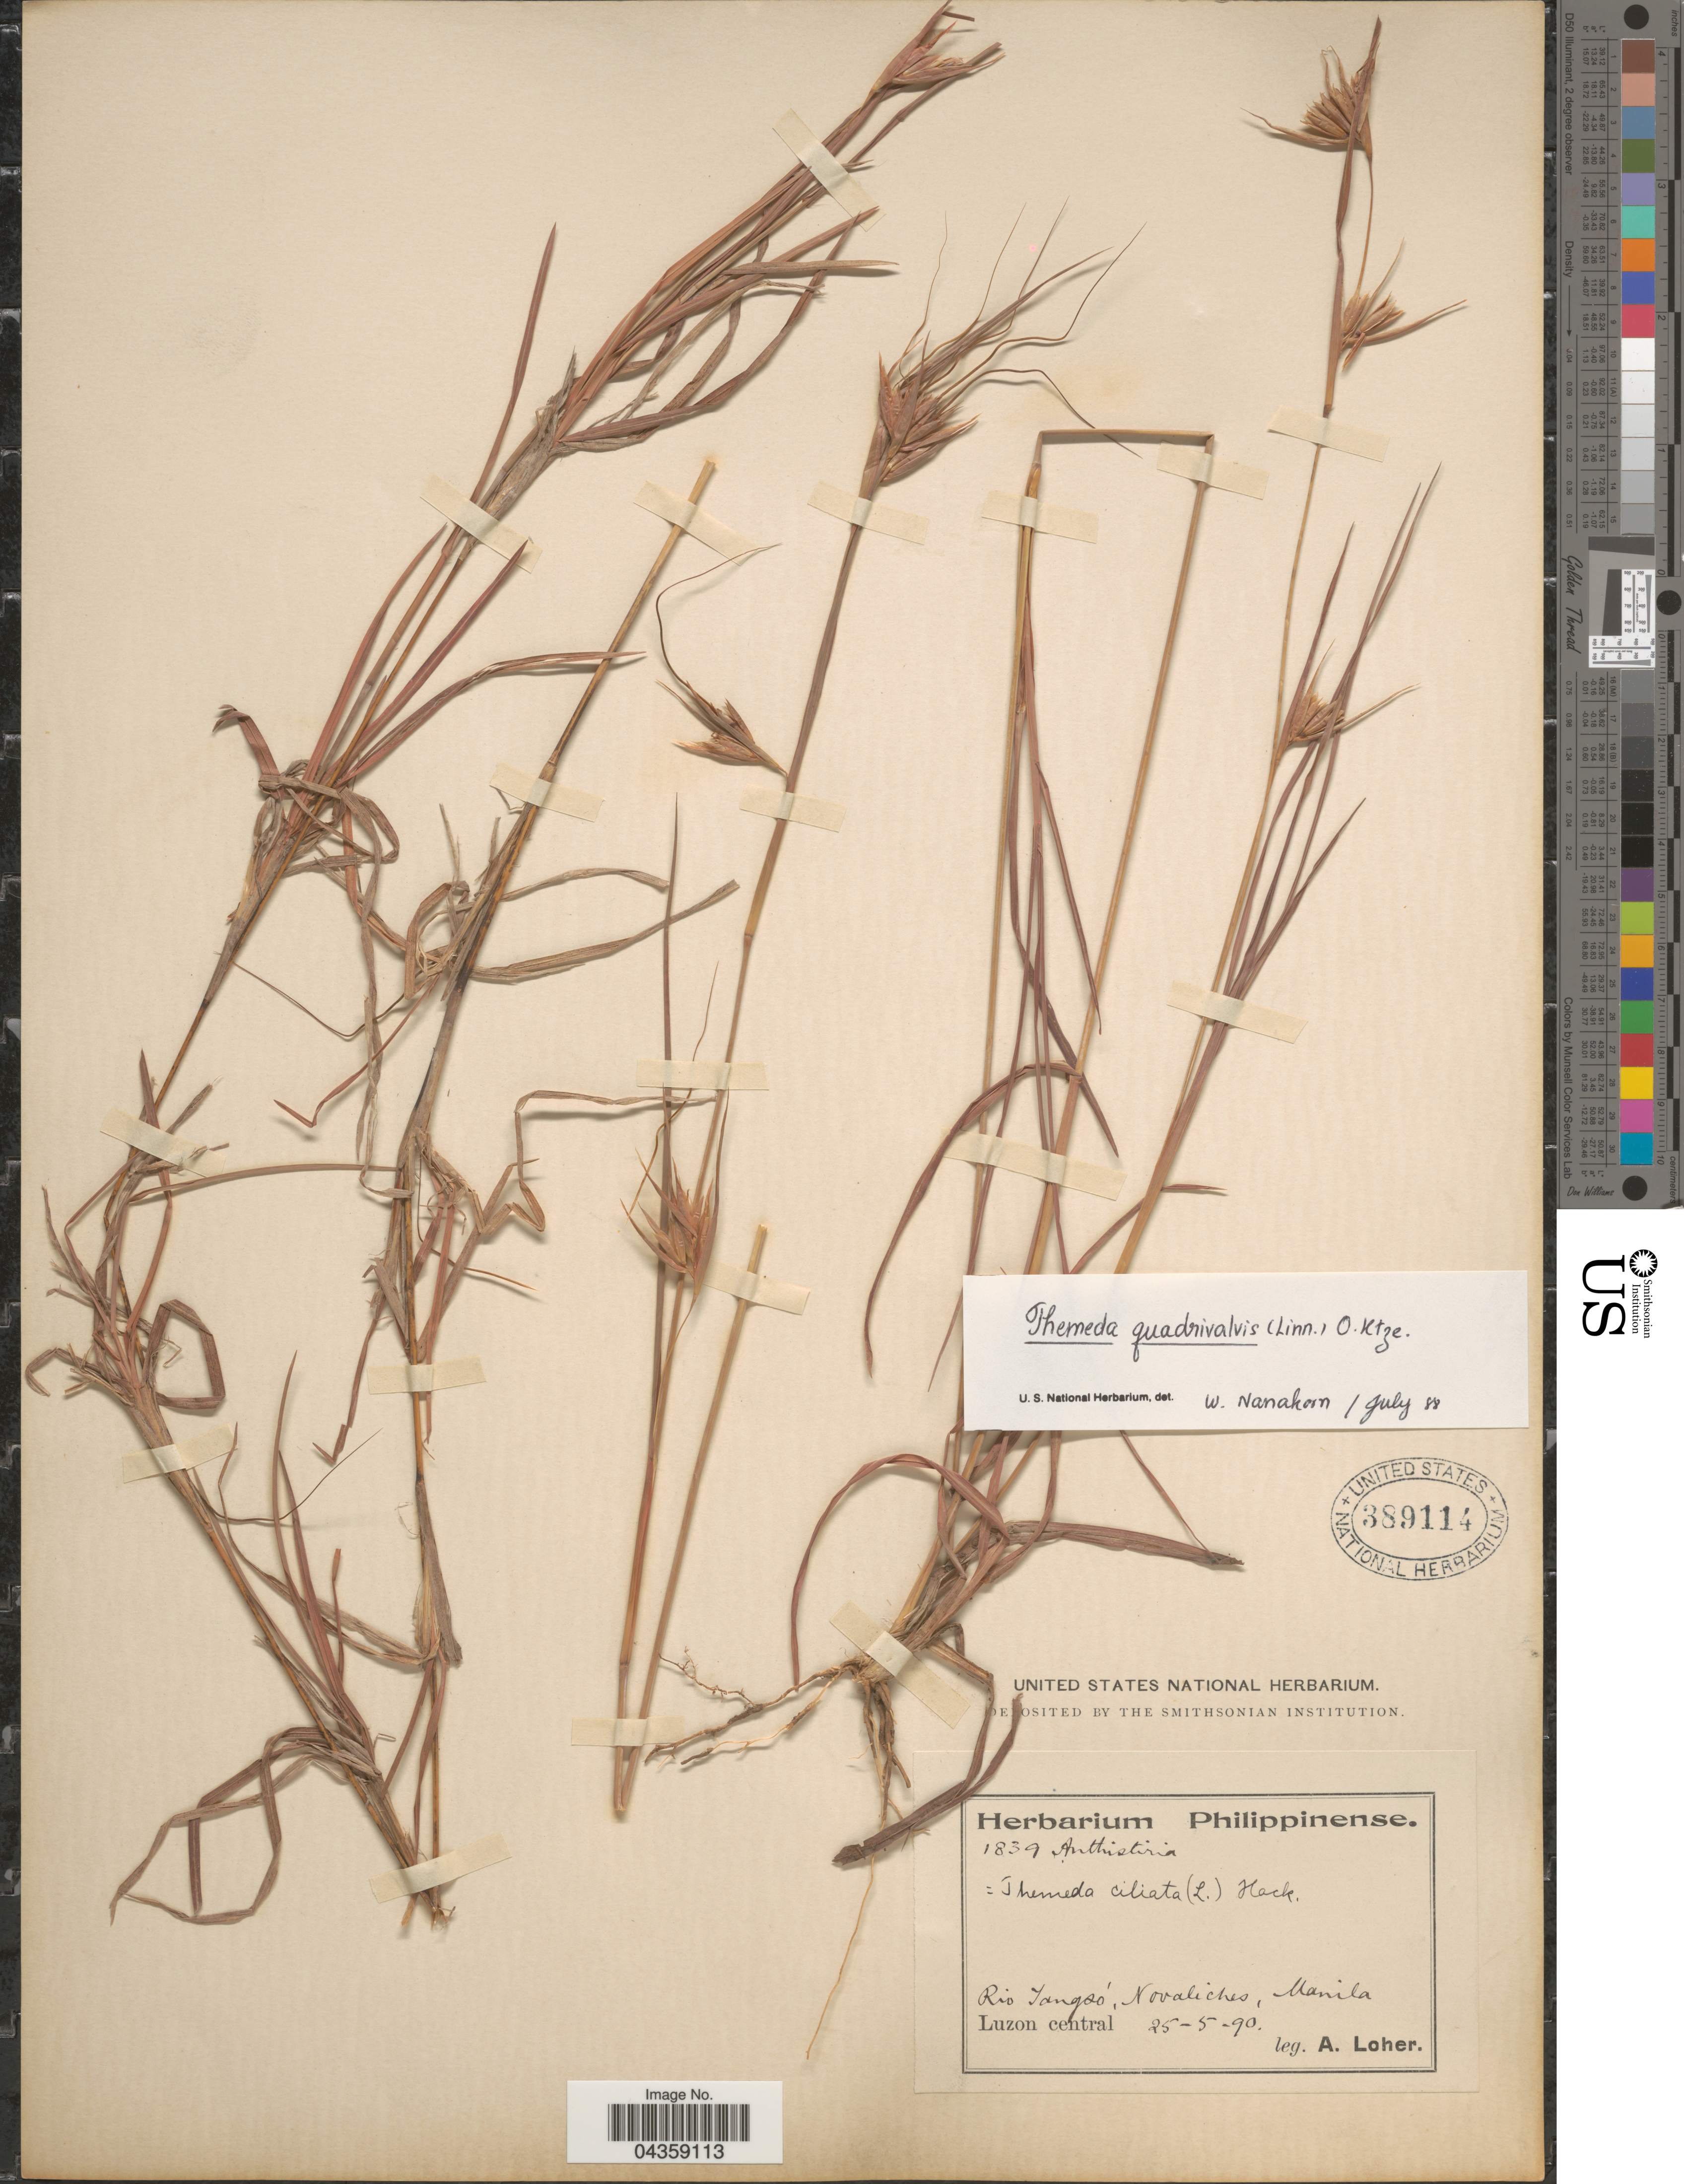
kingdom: Plantae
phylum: Tracheophyta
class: Liliopsida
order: Poales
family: Poaceae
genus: Themeda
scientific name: Themeda quadrivalvis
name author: (L.) Kuntze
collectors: A. Loher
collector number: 1839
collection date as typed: Transcribed d/m/y: 25/5/90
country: Philippines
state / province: Central Luzon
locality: Rio Tangsó, Novaliches, Manila. Luzon central.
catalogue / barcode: US 389114